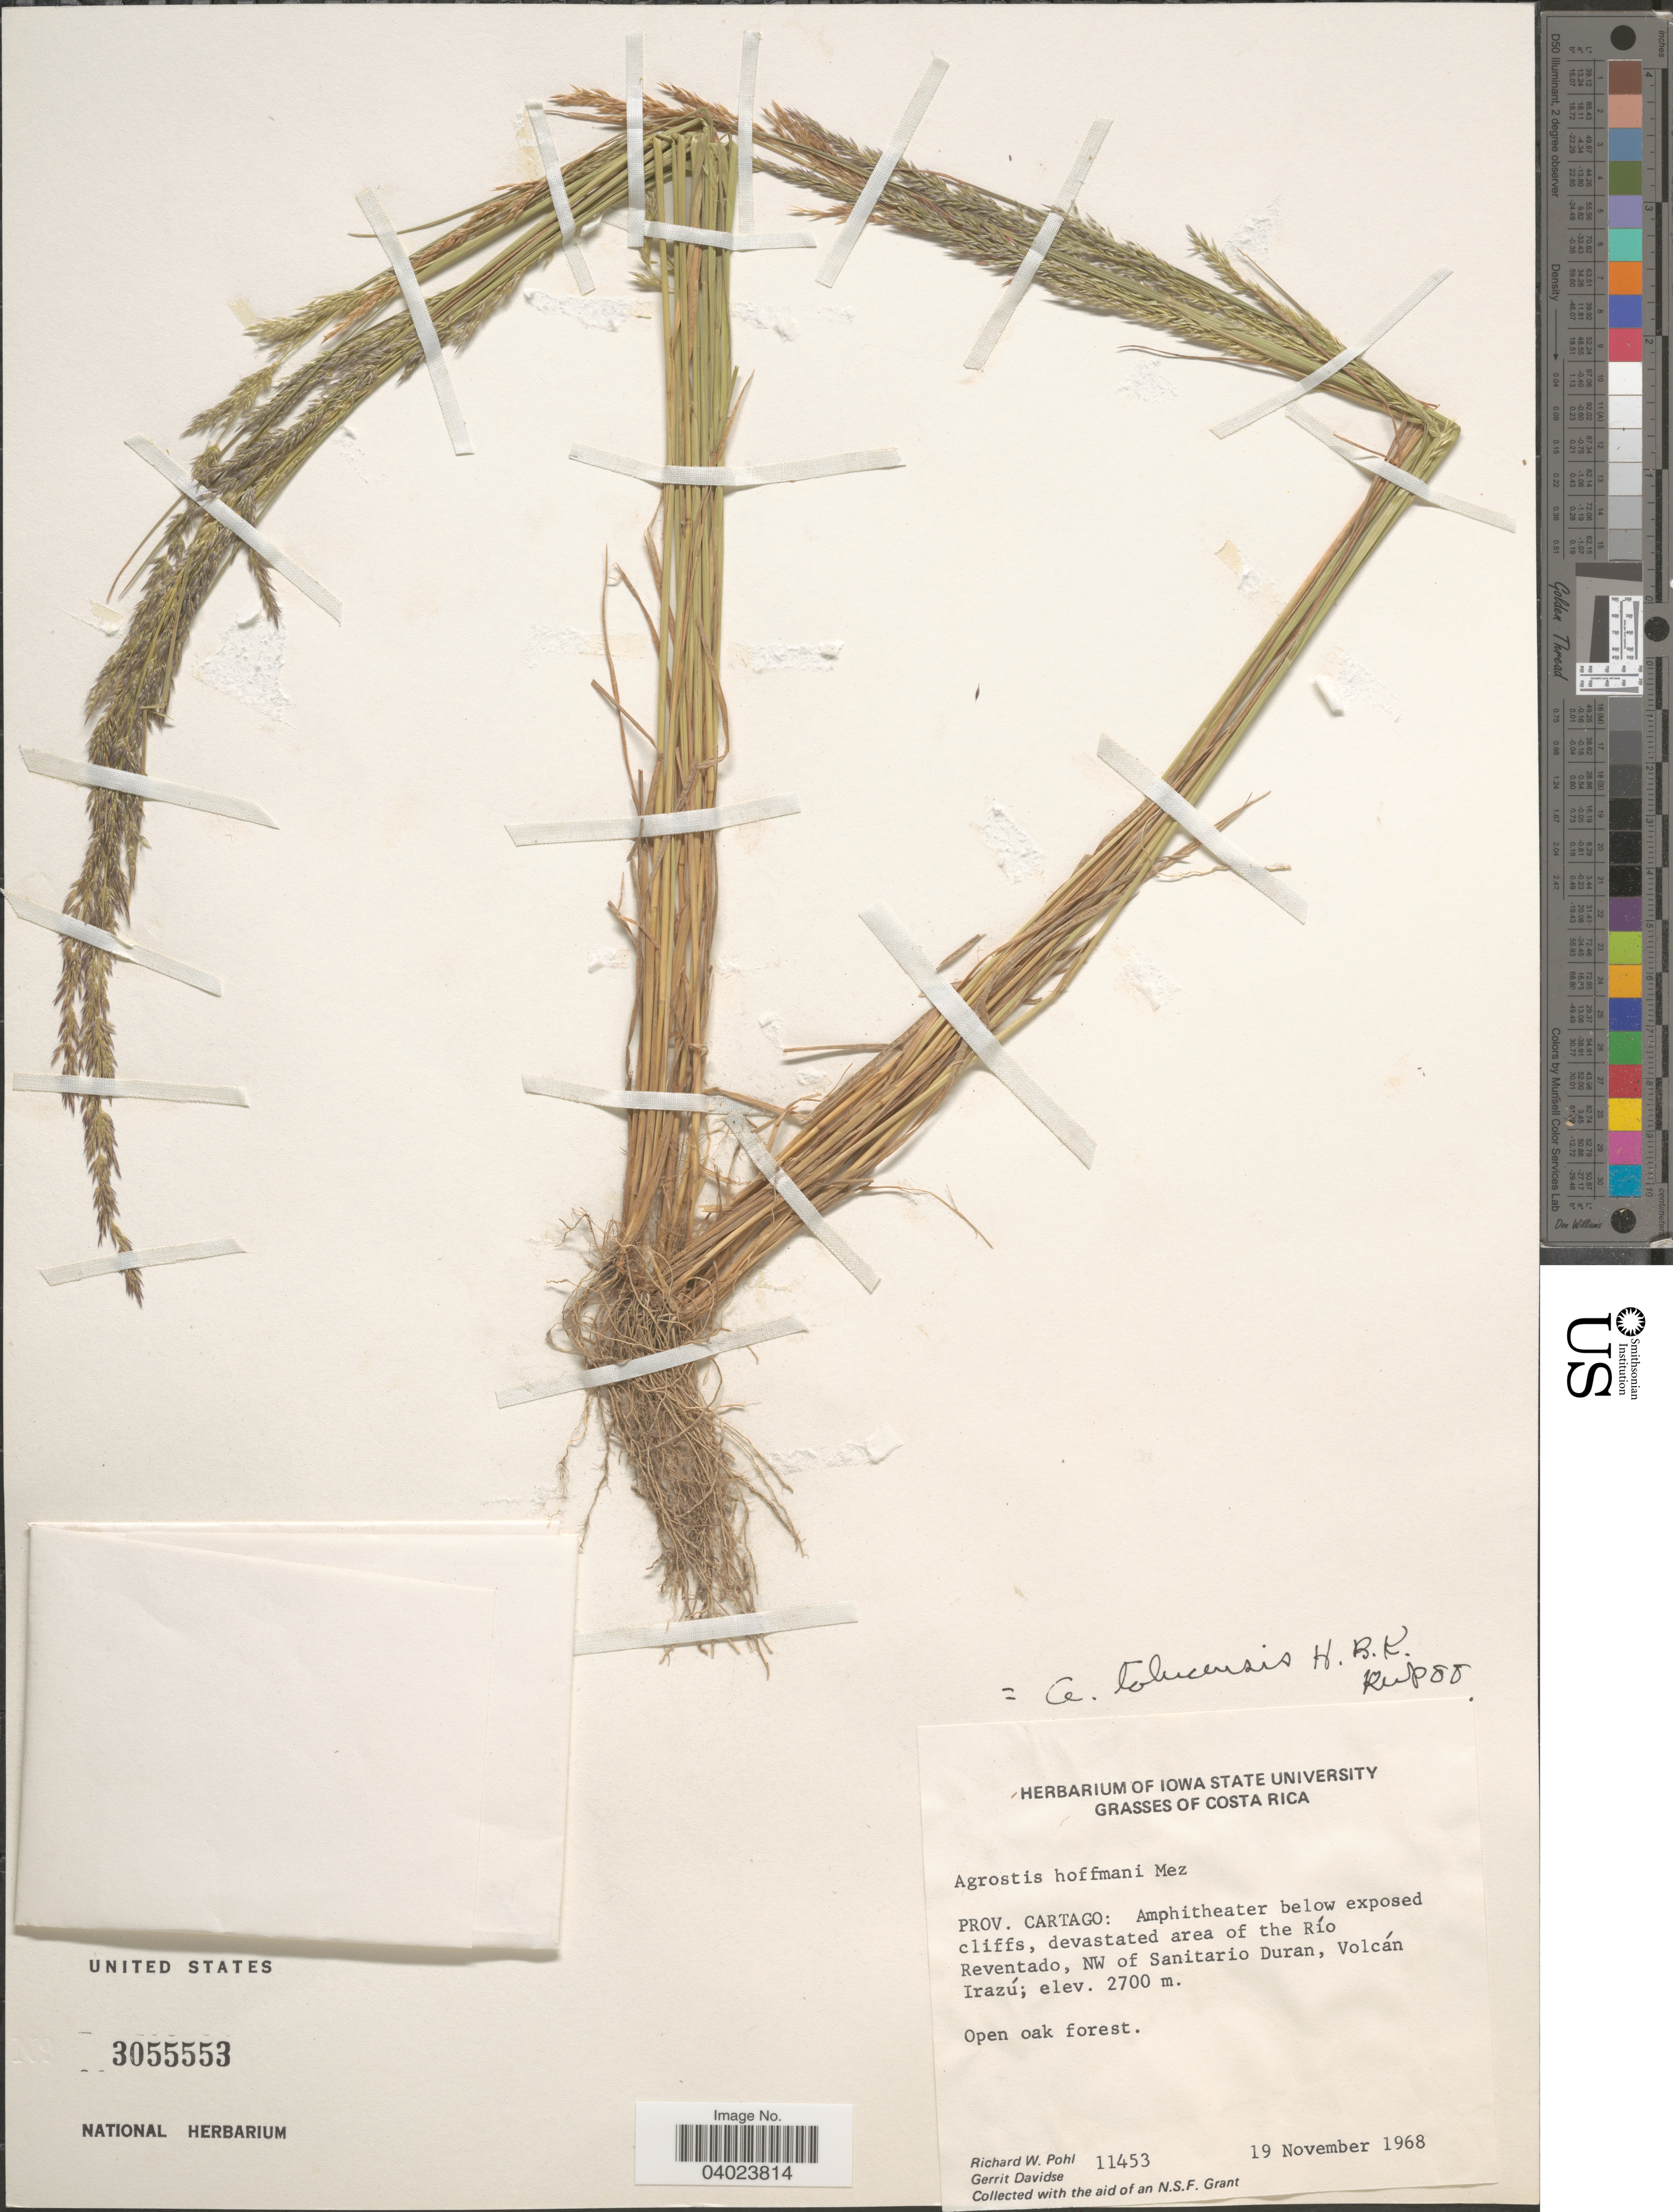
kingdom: Plantae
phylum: Tracheophyta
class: Liliopsida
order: Poales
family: Poaceae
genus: Agrostis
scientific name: Agrostis tolucensis Kunth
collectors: R. W. Pohl & G. Davidse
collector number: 11453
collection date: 1968-11-19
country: Costa Rica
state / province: Cartago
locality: Amphitheater below exposed cliffs, devastated area of the Río Reventado, NW of Sanitario Duran, Volcán Irazú.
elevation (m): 2700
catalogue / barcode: US 3055553